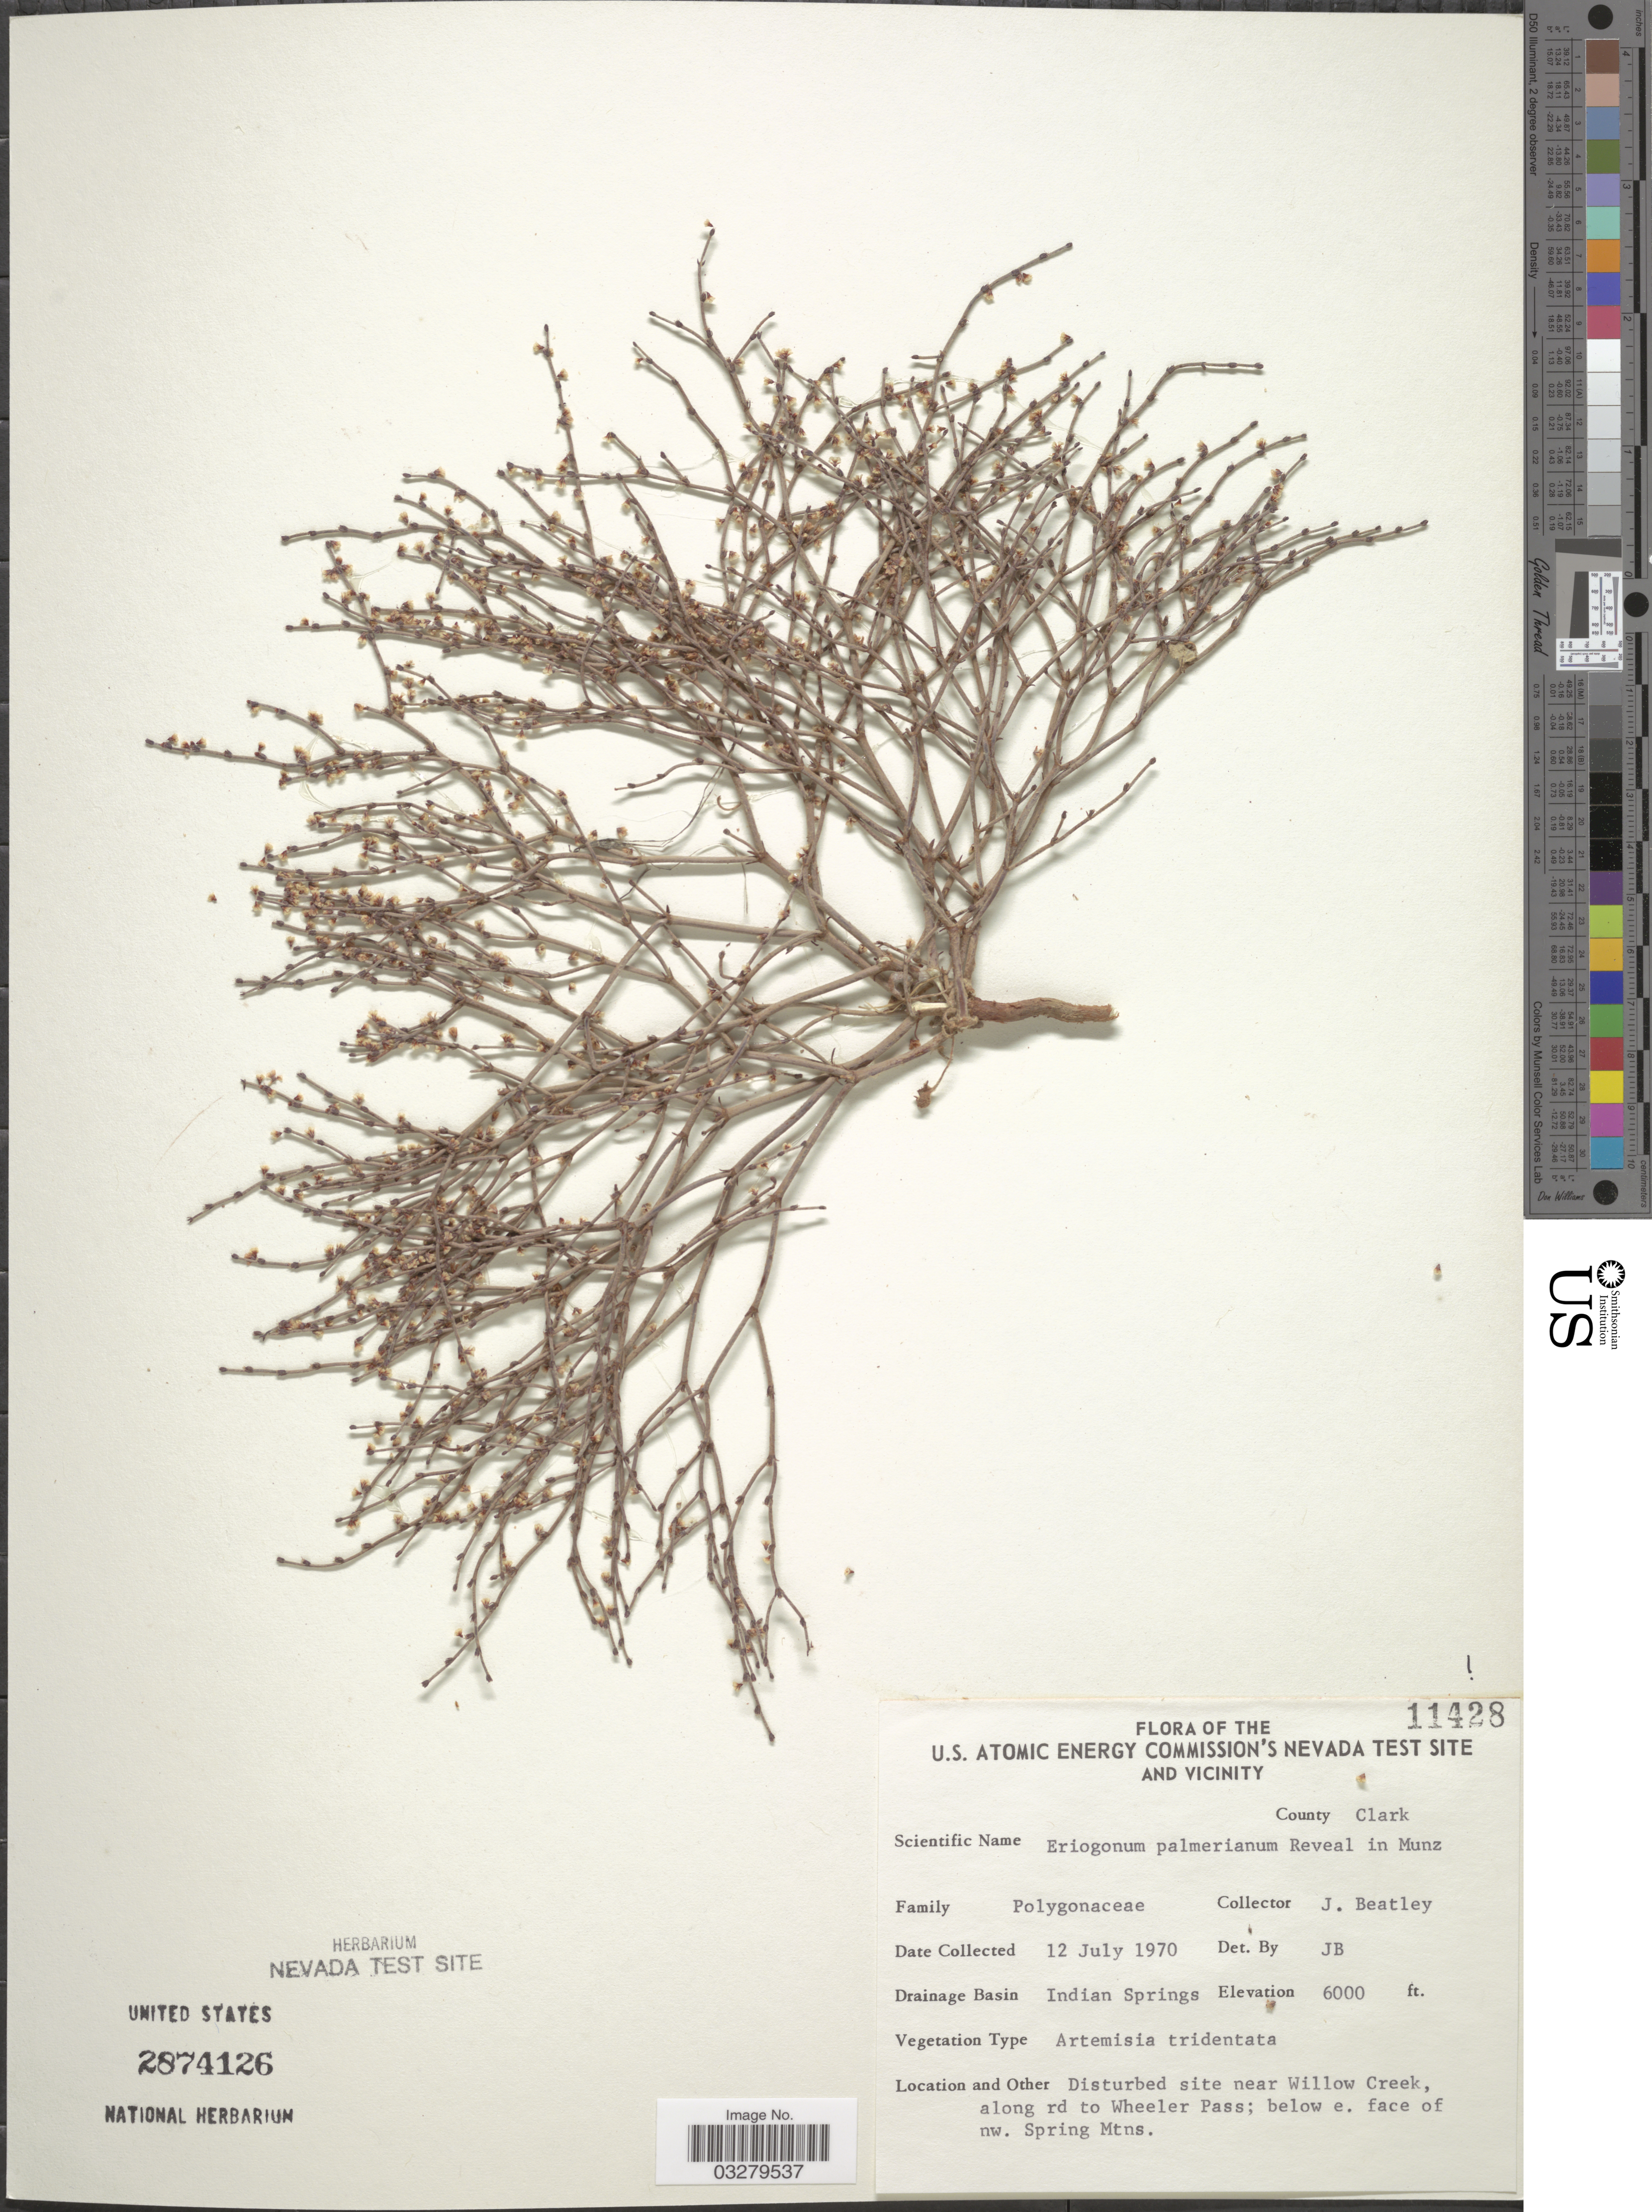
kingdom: Plantae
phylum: Tracheophyta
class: Magnoliopsida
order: Caryophyllales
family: Polygonaceae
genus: Eriogonum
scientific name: Eriogonum palmerianum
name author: Reveal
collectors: J. C. Beatley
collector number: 11428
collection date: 1970-07-12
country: United States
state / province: Nevada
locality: U.S. Atomic Energy Commission's Nevada Test Site and Vicinity. County Clark. Drainage Basin Indian Springs. Disturbed site near Willow Creek, along rd to Wheeler Pass; below e. face of nw. Spring Mtns.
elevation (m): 1829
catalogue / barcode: US 2874126